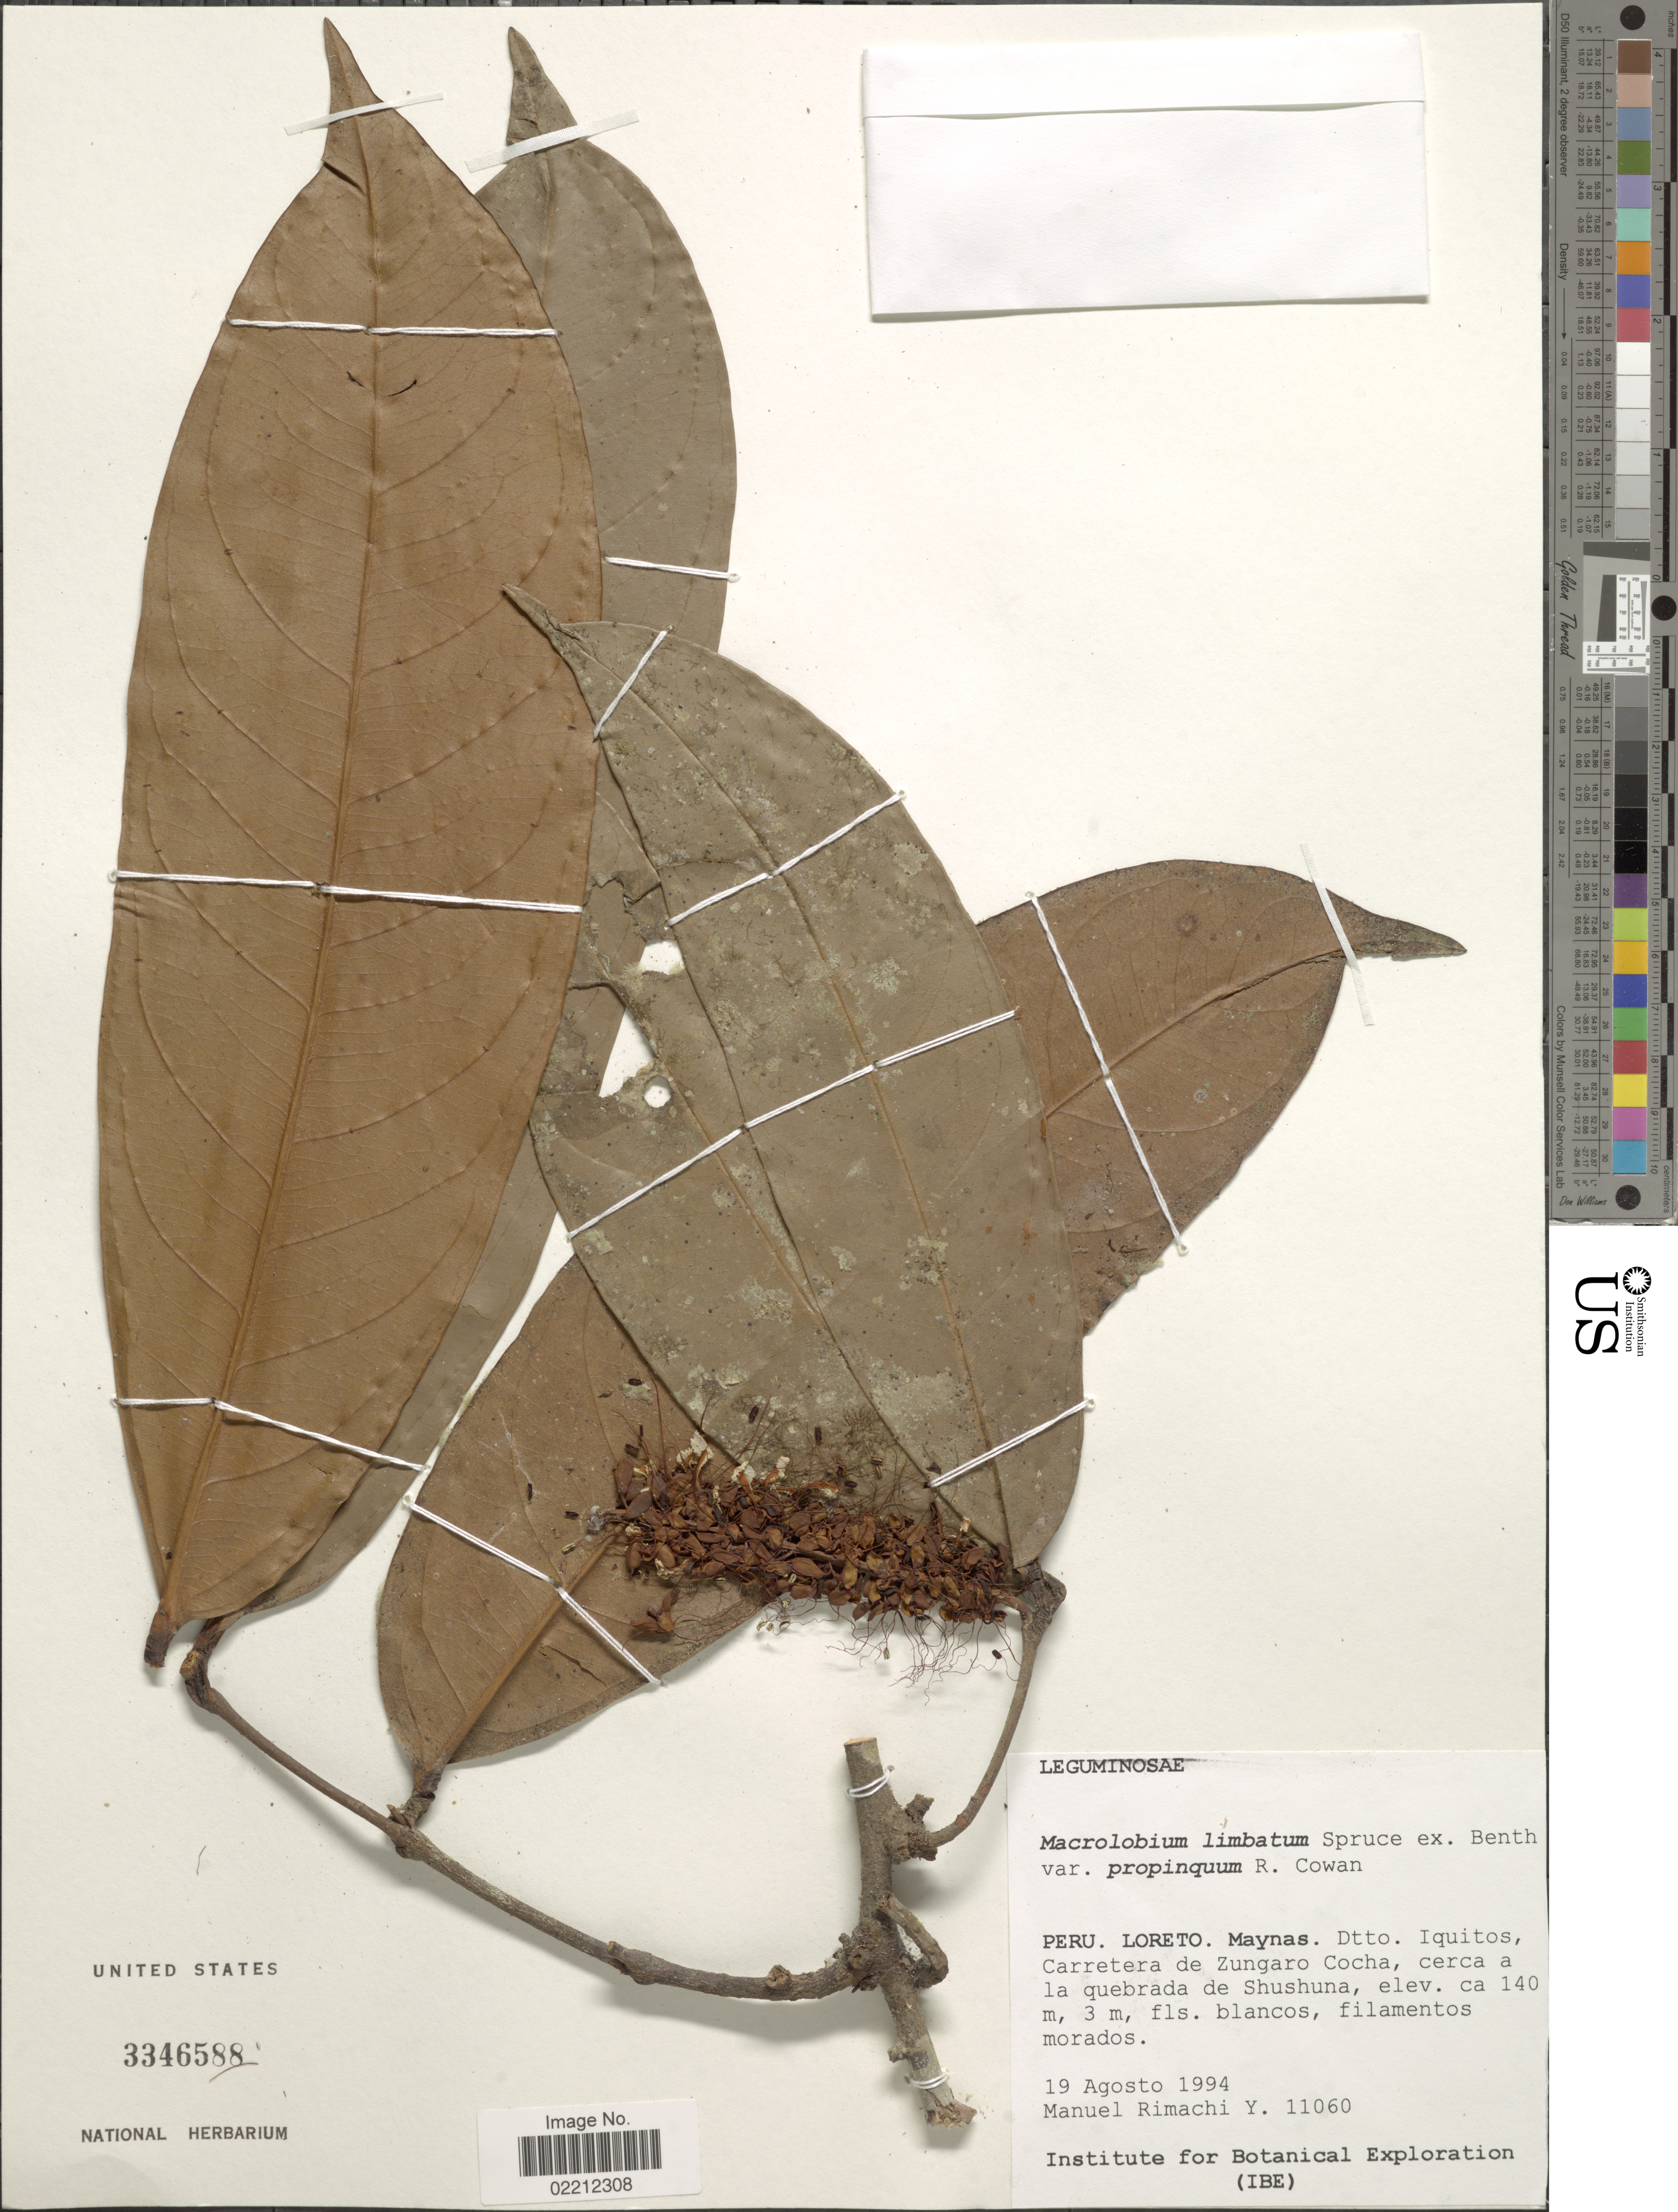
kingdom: Plantae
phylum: Tracheophyta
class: Magnoliopsida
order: Fabales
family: Fabaceae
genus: Macrolobium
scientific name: Macrolobium limbatum var. propinquum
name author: R.S. Cowan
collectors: M. Rimachi Y.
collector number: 11060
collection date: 1994-08-19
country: Peru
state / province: Loreto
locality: Maynas. Dtto. Iquitos, Carretera de Zungaro Cocha, cerca a la quebredea de Shunshuna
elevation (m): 140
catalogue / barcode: US 3346588